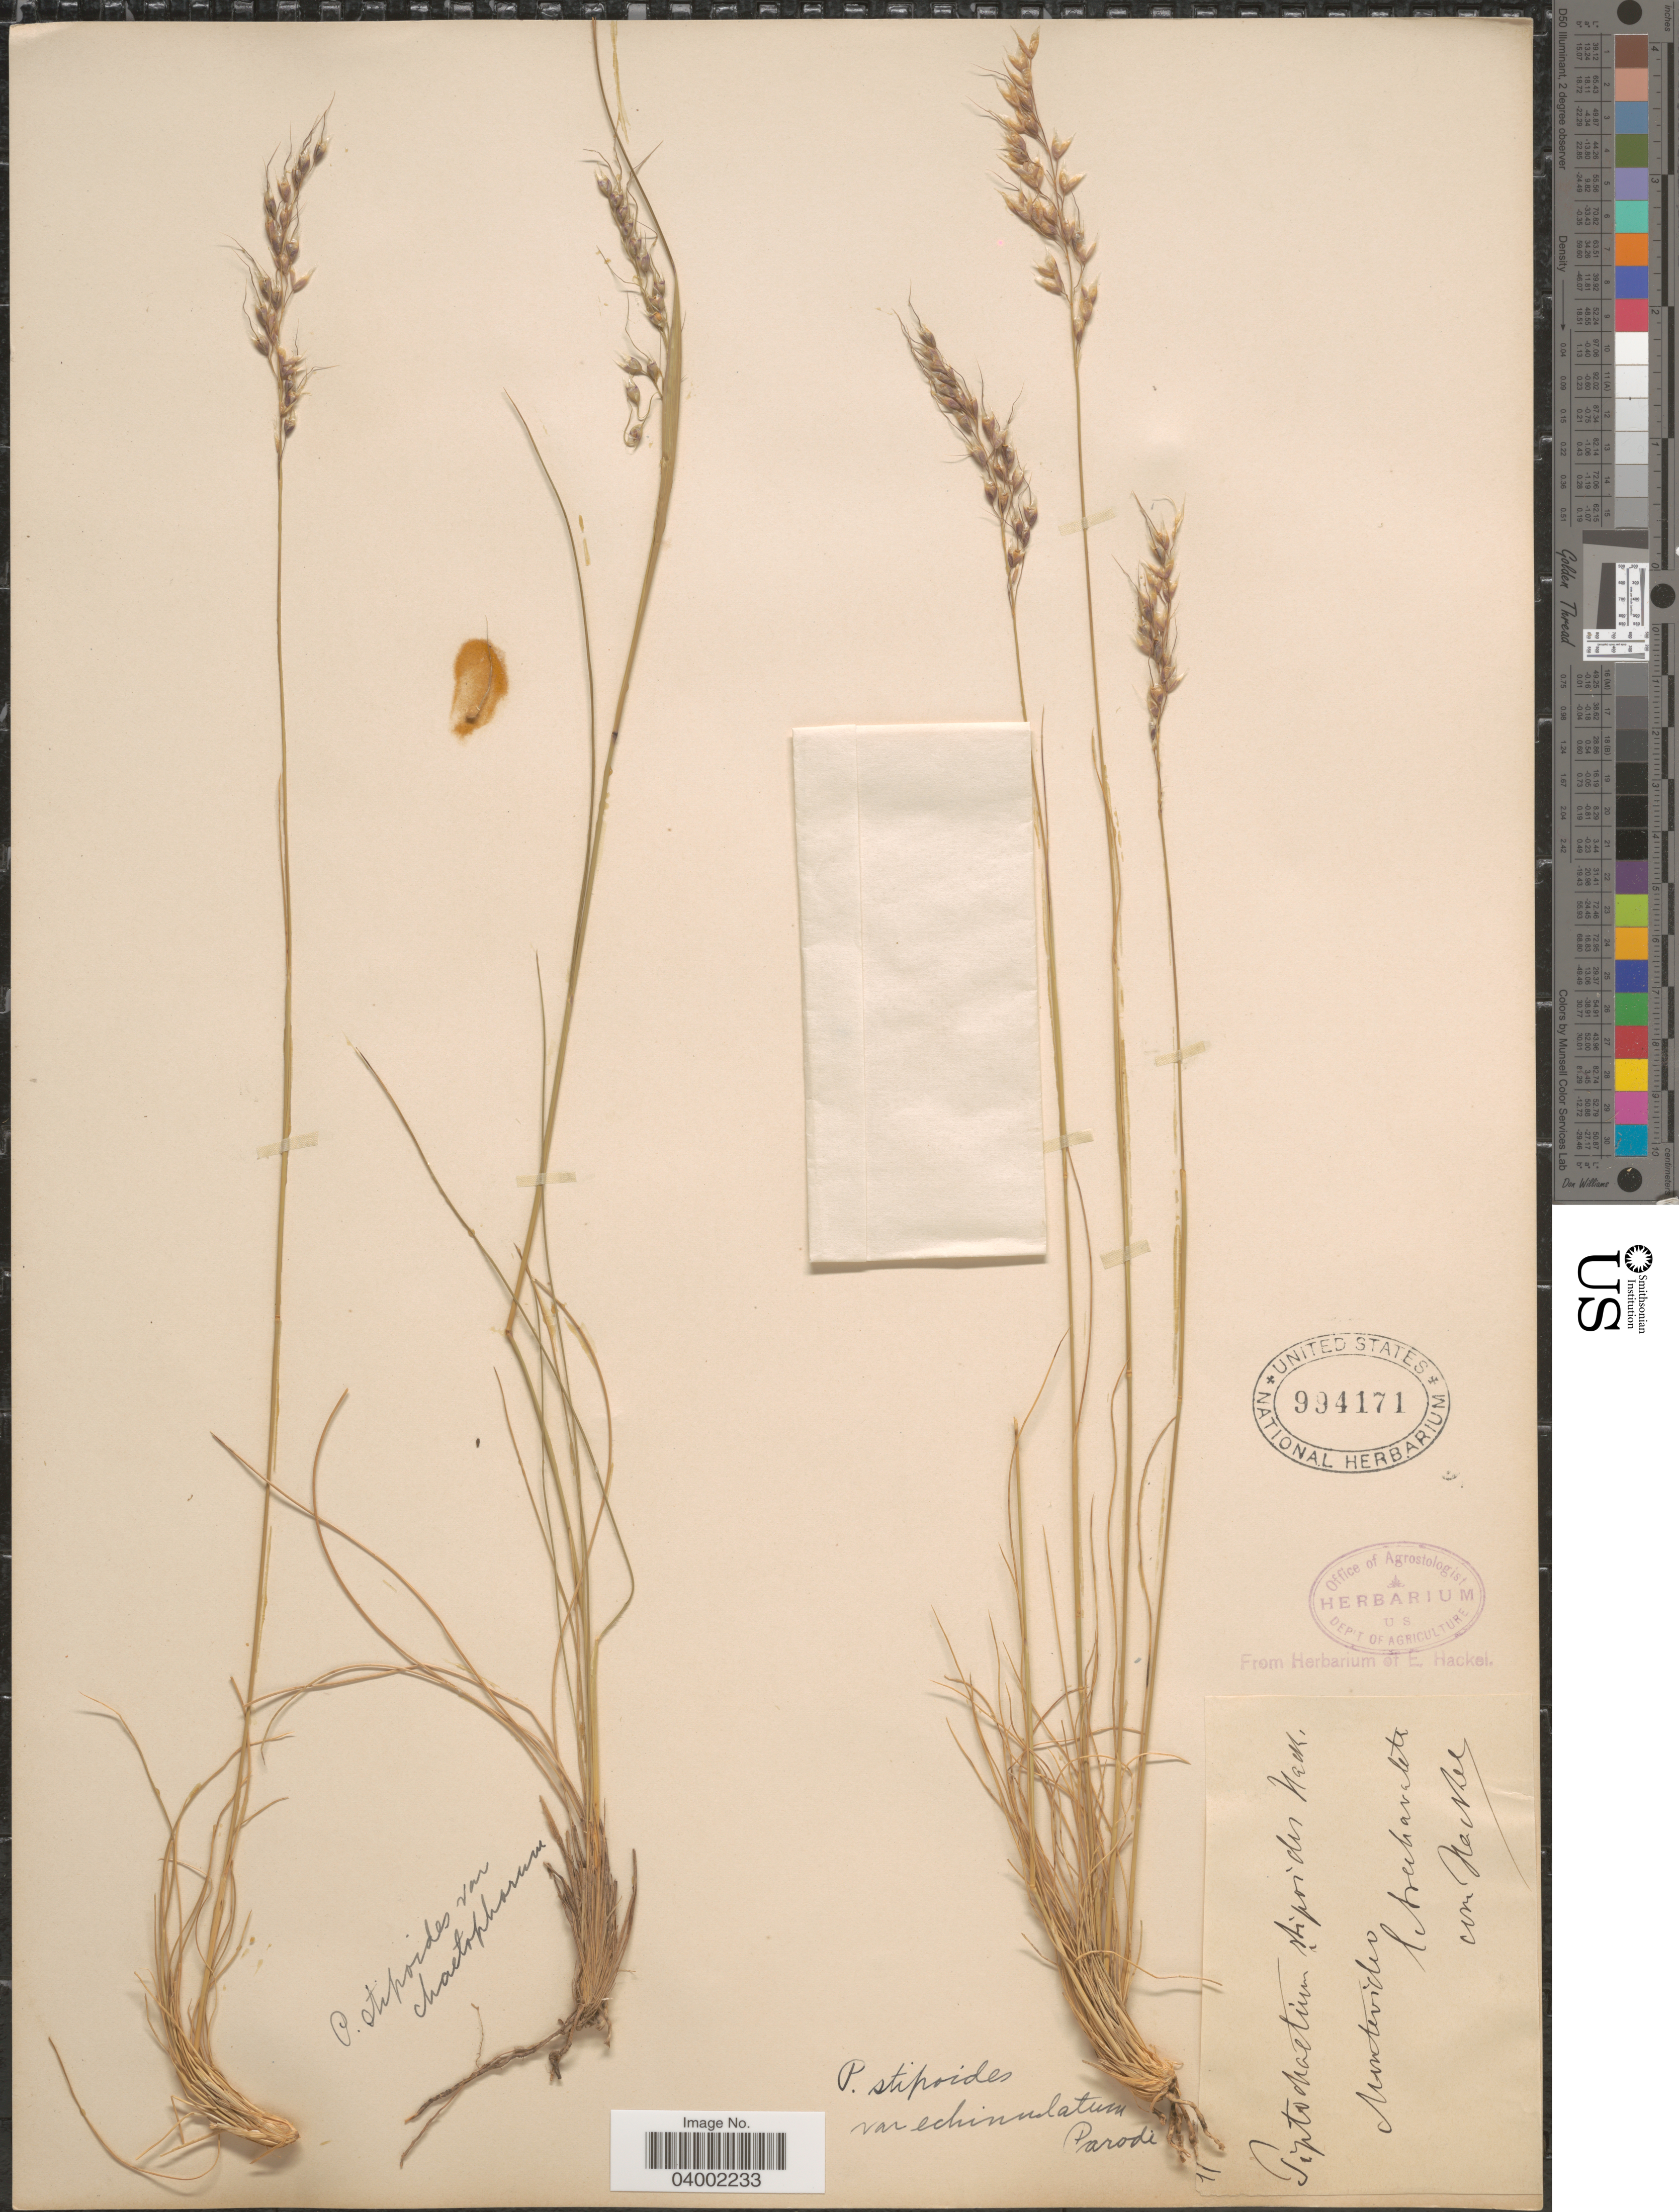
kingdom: Plantae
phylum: Tracheophyta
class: Liliopsida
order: Poales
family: Poaceae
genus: Piptochaetium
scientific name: Piptochaetium stipoides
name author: (Trin. & Rupr.) Hack. & Arechav.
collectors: Arechavaleta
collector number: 11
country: Uruguay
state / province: Montevideo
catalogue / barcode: US 994171